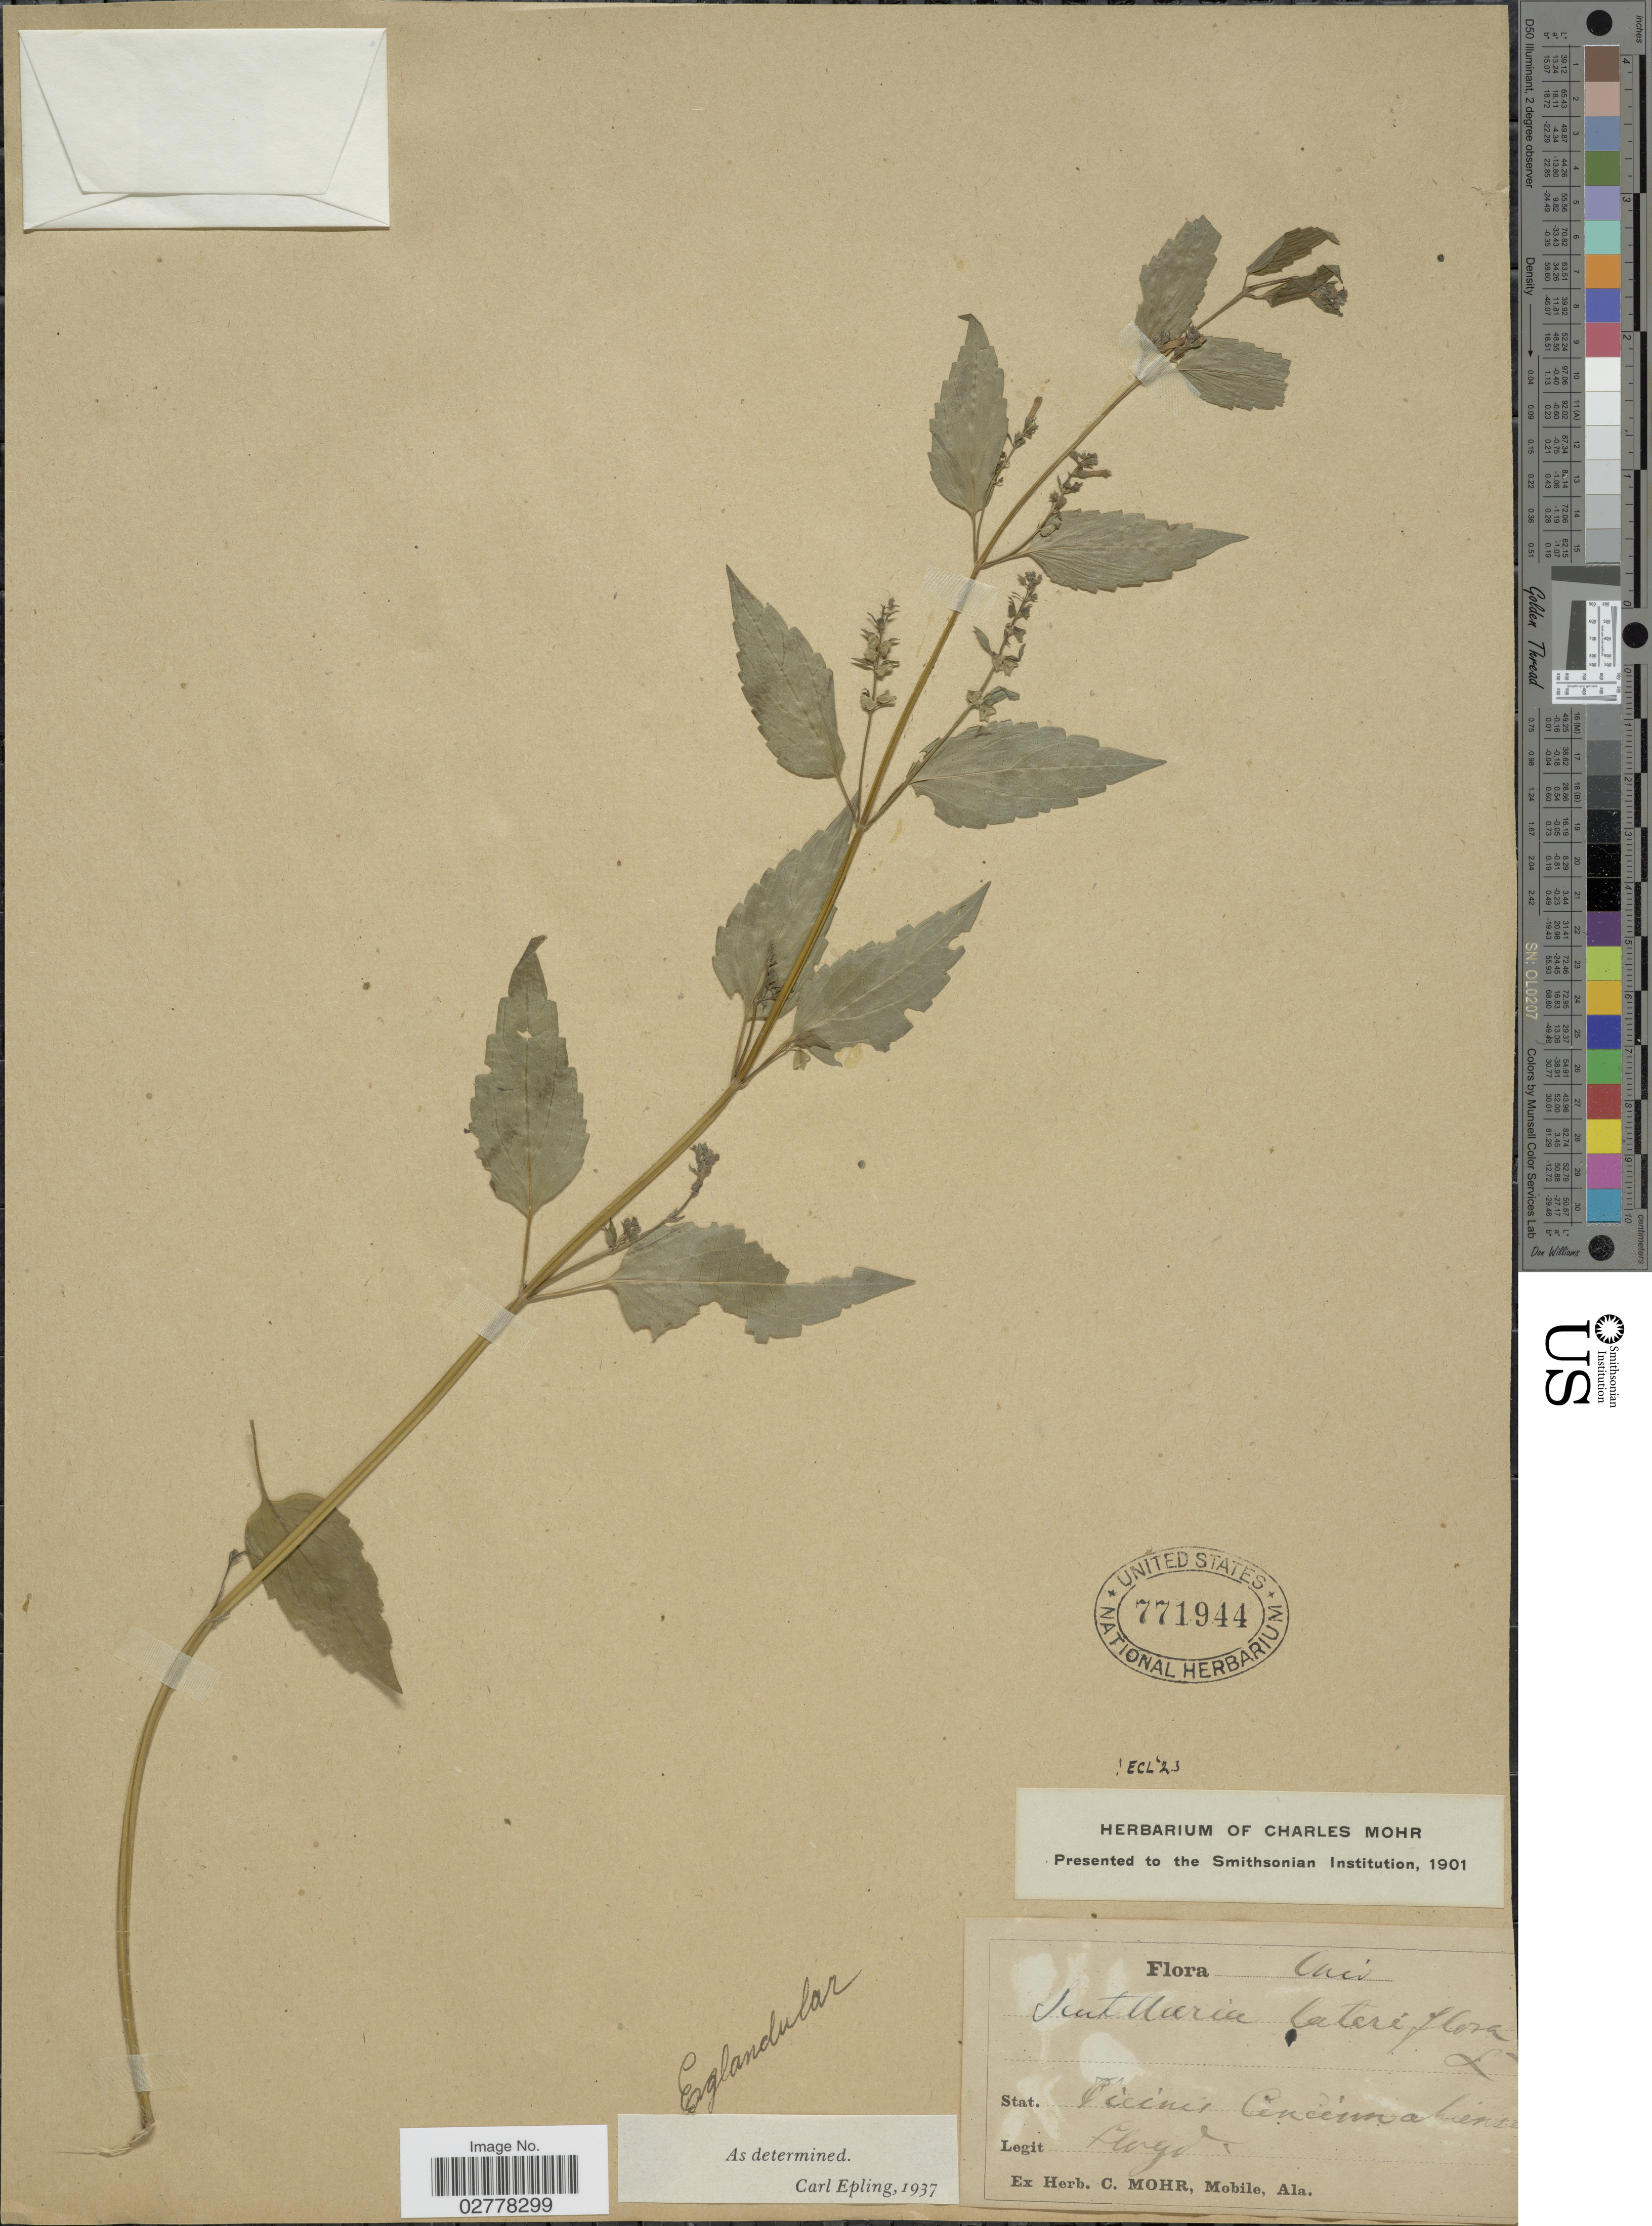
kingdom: Plantae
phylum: Tracheophyta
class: Magnoliopsida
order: Lamiales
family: Lamiaceae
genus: Scutellaria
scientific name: Scutellaria lateriflora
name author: L.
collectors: Floyd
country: United States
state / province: Ohio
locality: Vicinis Cincinnatiense.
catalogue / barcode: US 771944